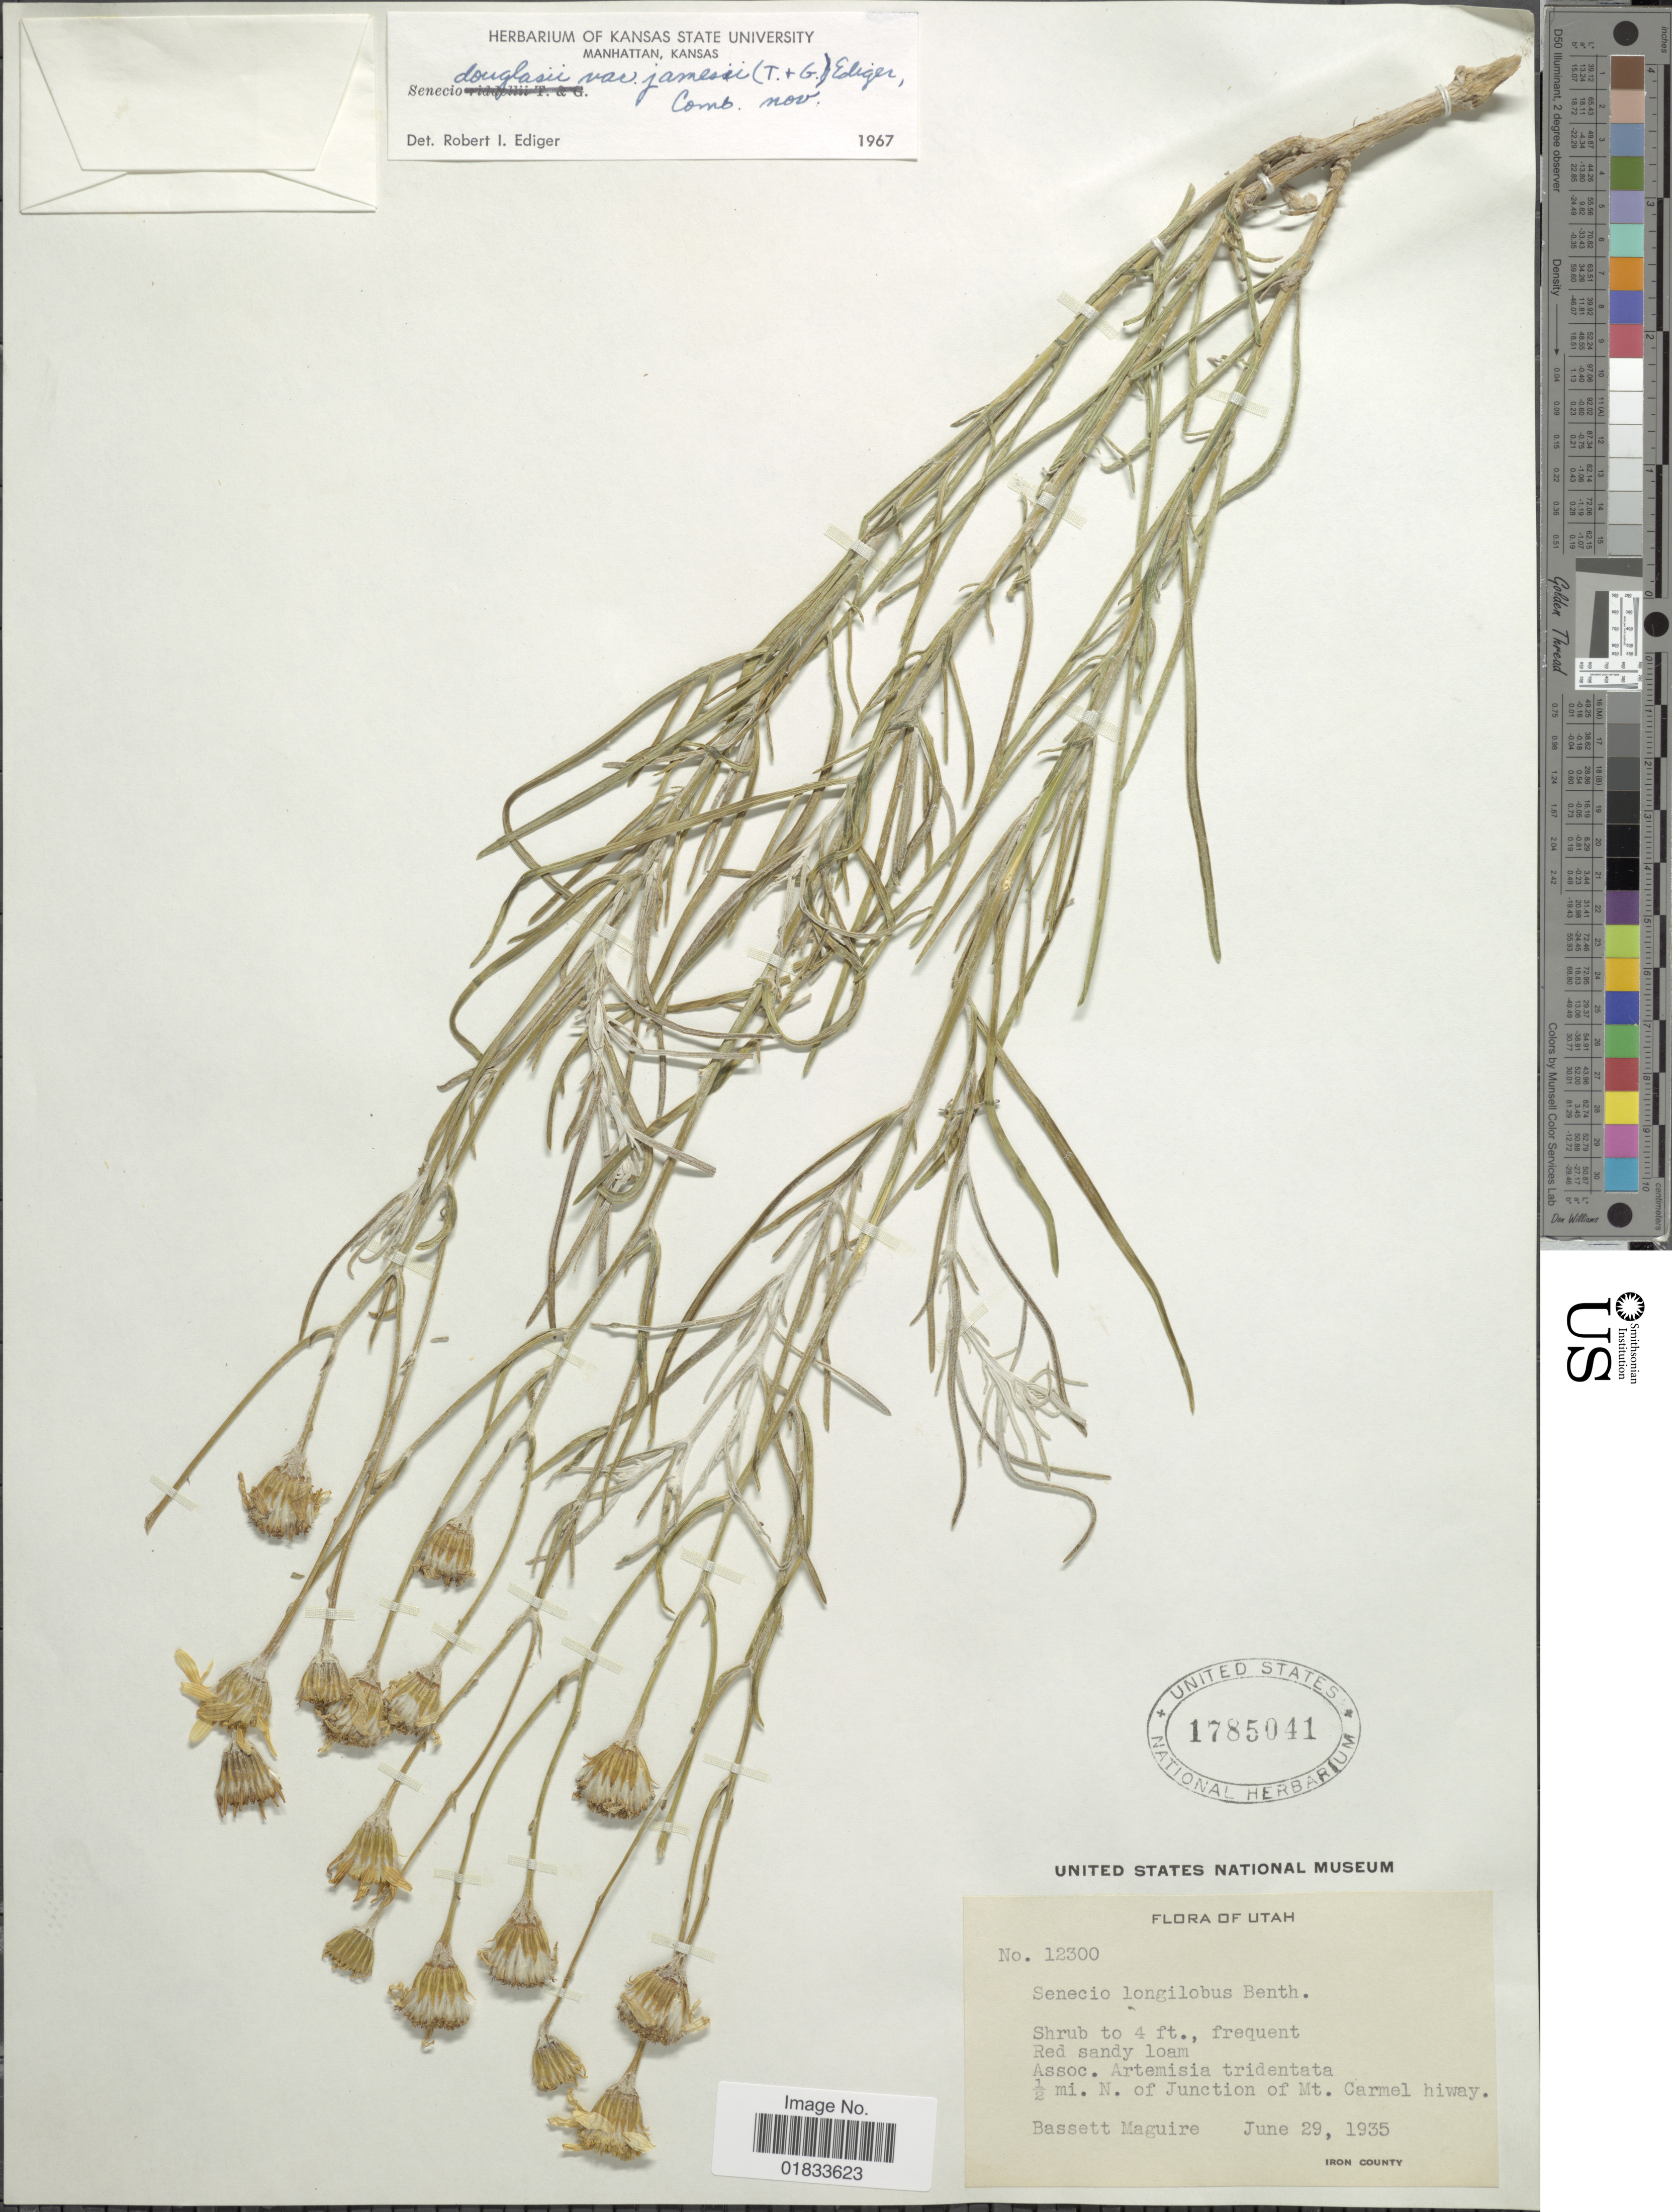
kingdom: Plantae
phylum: Tracheophyta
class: Magnoliopsida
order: Asterales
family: Asteraceae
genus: Senecio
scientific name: Senecio flaccidus var. flaccidus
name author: Less.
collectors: B. Maguire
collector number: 12300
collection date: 1935-06-29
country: United States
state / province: Utah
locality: ½ mi. N. of Junction of Mt. Carmel hiway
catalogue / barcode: US 1785041